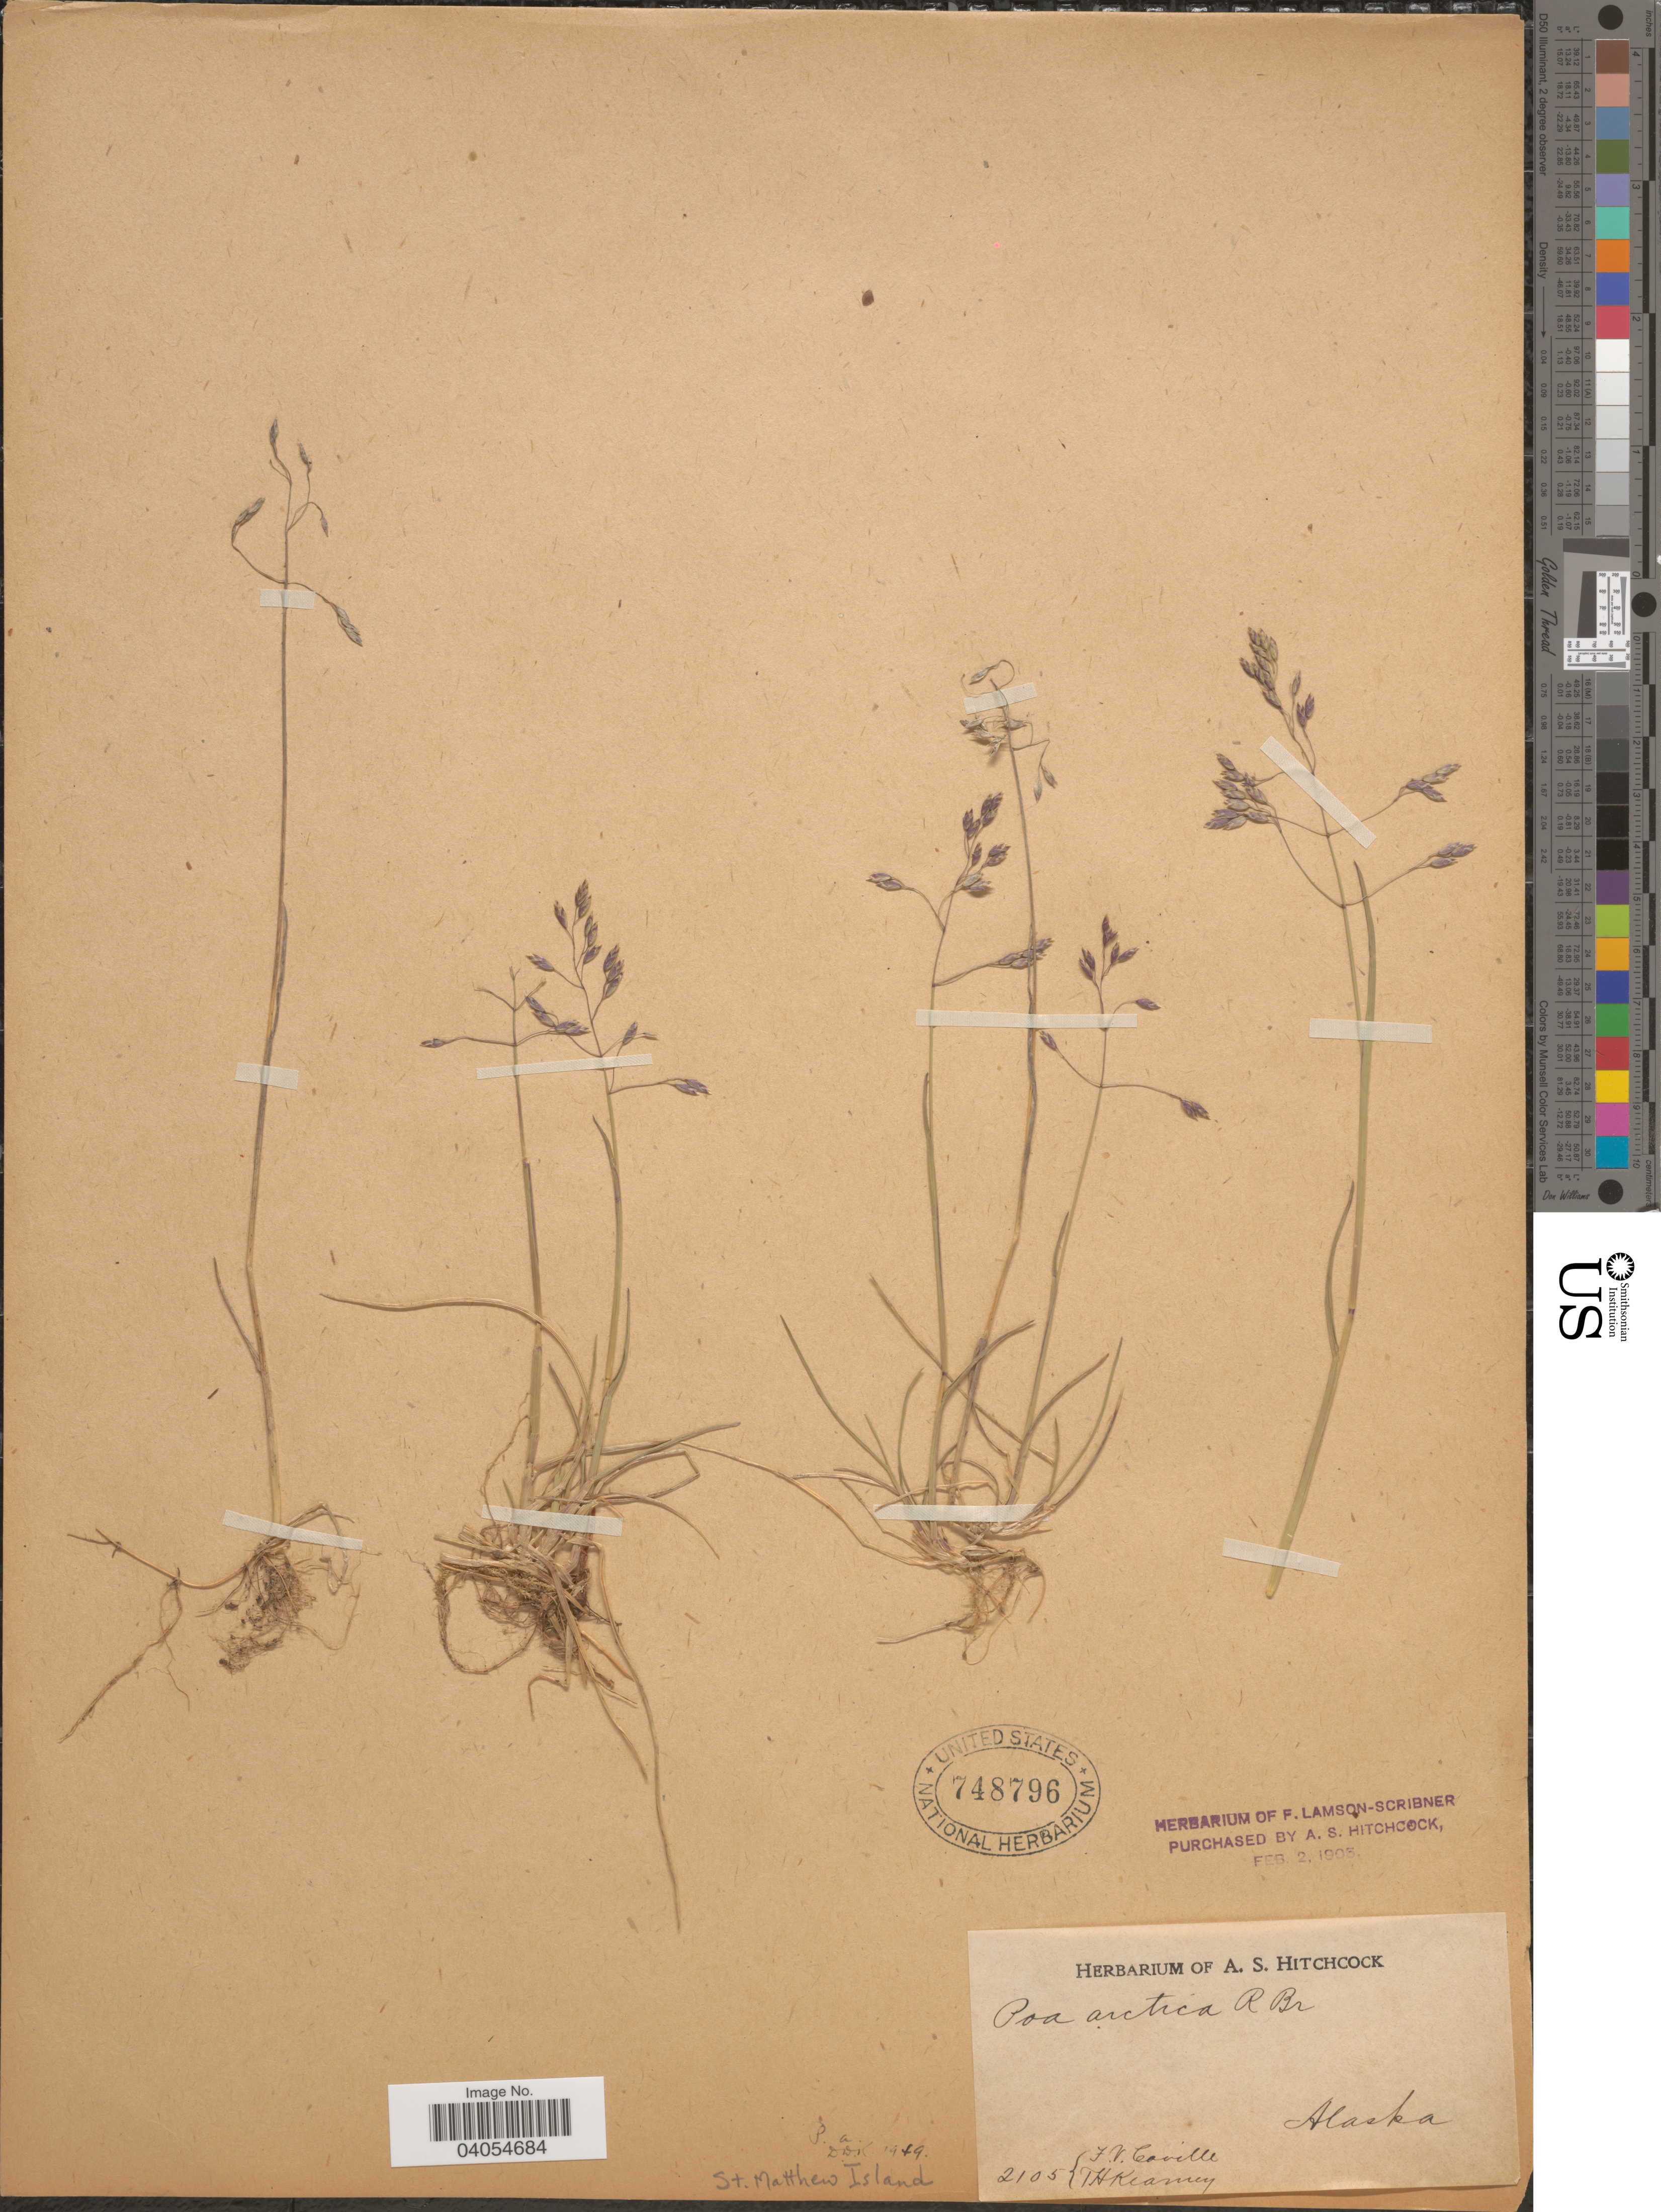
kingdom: Plantae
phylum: Tracheophyta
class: Liliopsida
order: Poales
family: Poaceae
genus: Poa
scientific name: Poa arctica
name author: R. Br.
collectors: F. V. Coville & T. H. Kearney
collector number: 2105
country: United States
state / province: Alaska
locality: St. Matthew Island.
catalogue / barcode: US 748796